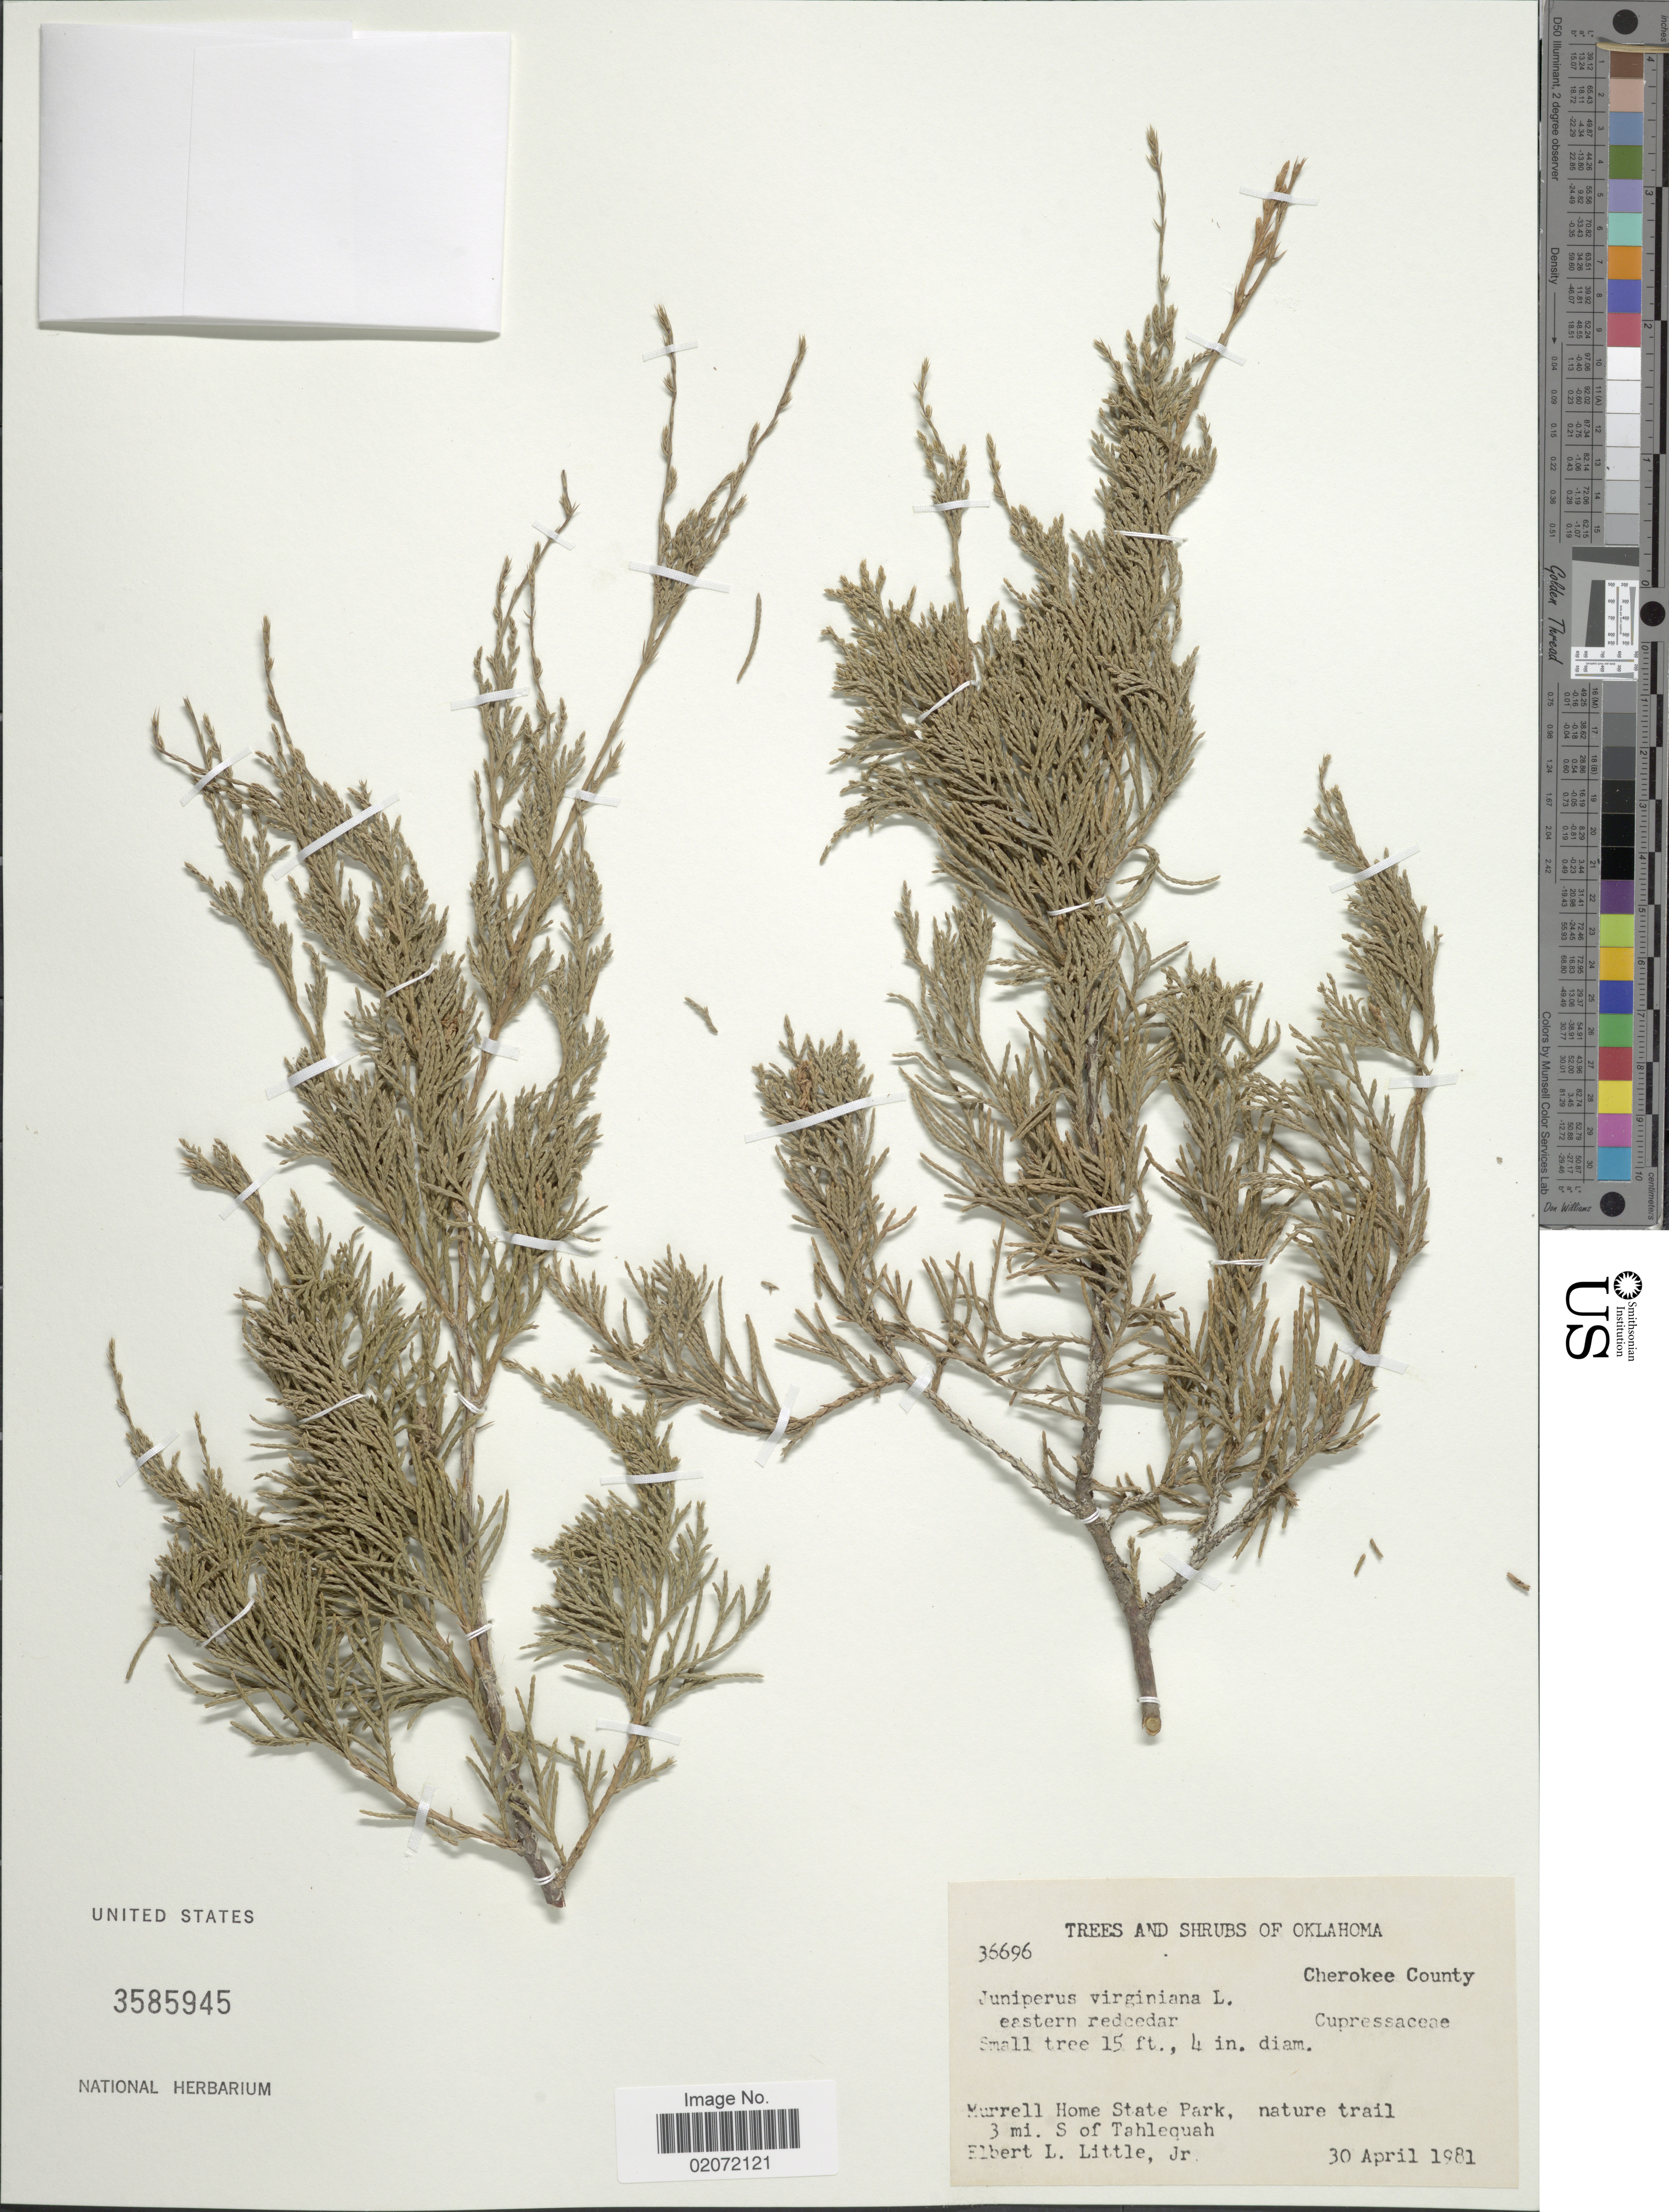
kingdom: Plantae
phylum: Tracheophyta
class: Pinopsida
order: Pinales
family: Cupressaceae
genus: Juniperus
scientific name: Juniperus virginiana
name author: L.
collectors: E. L. Little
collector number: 36696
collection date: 1981-04-30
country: United States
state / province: Oklahoma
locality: Oklahoma, Murell Home State Park , nature trail, 3 mi. S. of Tahlequah.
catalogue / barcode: US 3585945